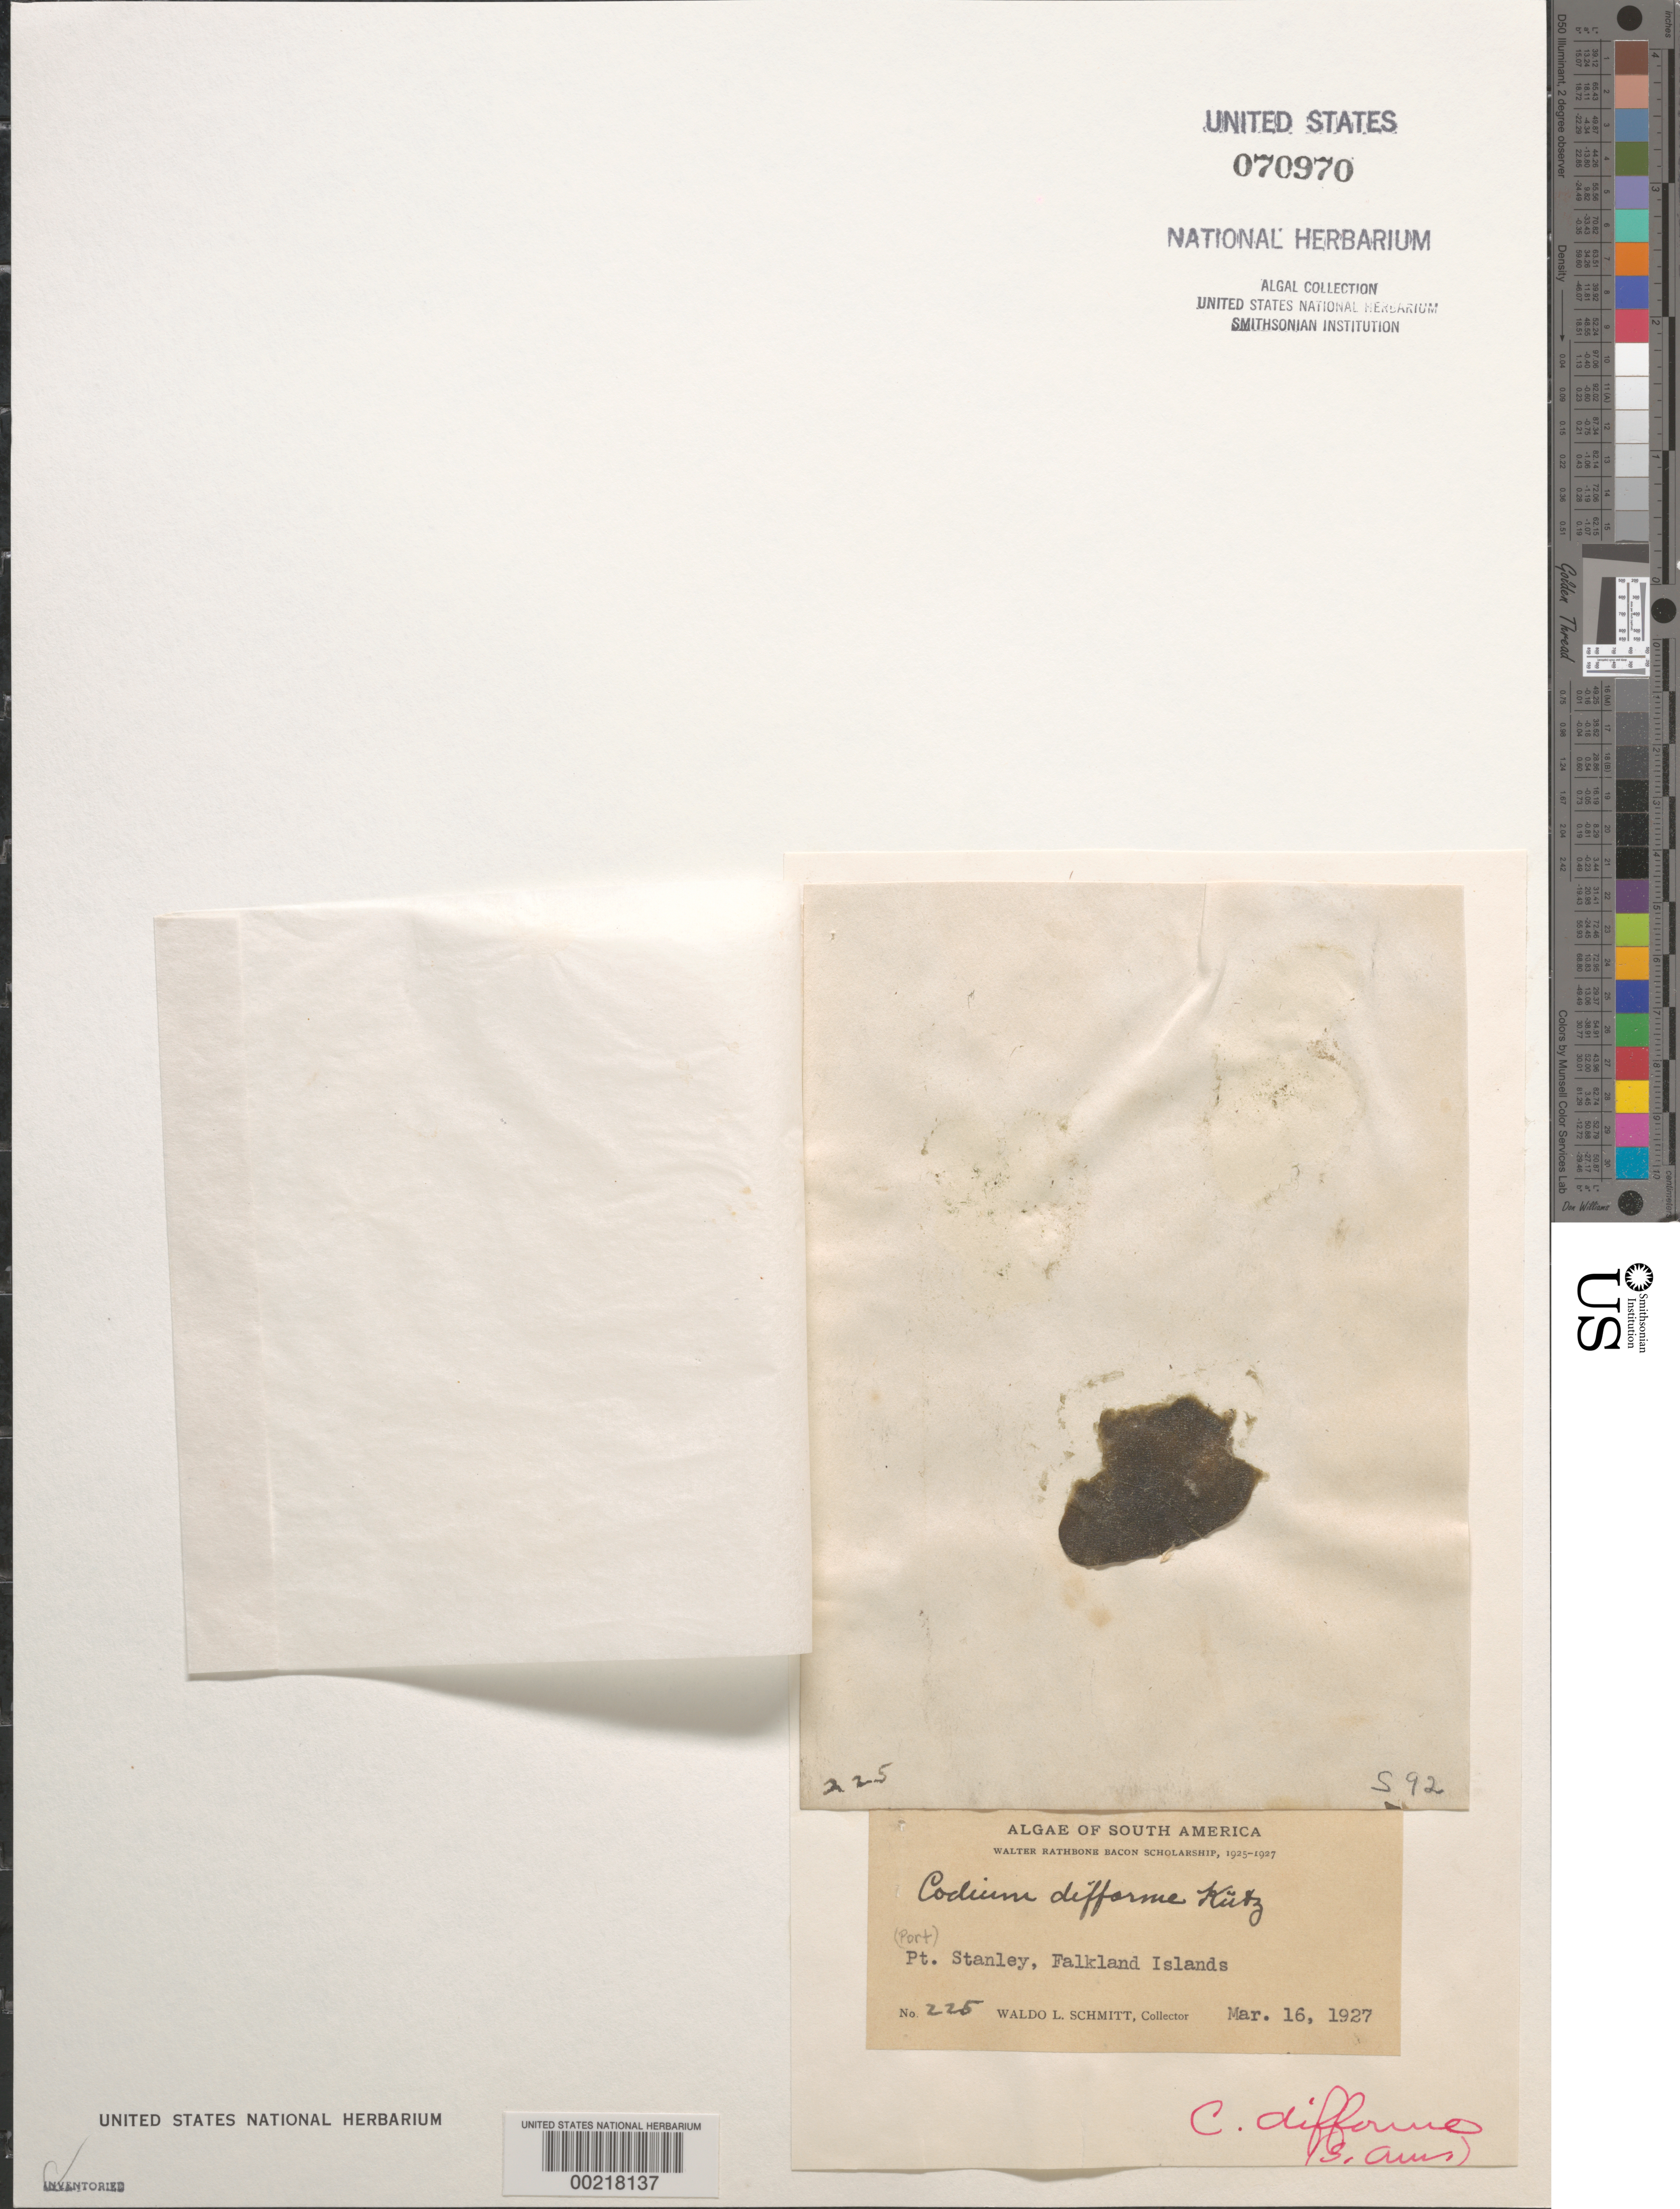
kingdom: Plantae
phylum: Chlorophyta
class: Ulvophyceae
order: Bryopsidales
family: Codiaceae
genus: Codium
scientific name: Codium effusum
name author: (Rafinesque) Delle Chiaje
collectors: W. L. Schmitt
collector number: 225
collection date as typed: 16 Mar 1927 and 20 Mar 1927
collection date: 1927-03-16,1927-03-20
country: Falkland Islands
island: East Falkland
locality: Port Stanley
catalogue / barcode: US 70970